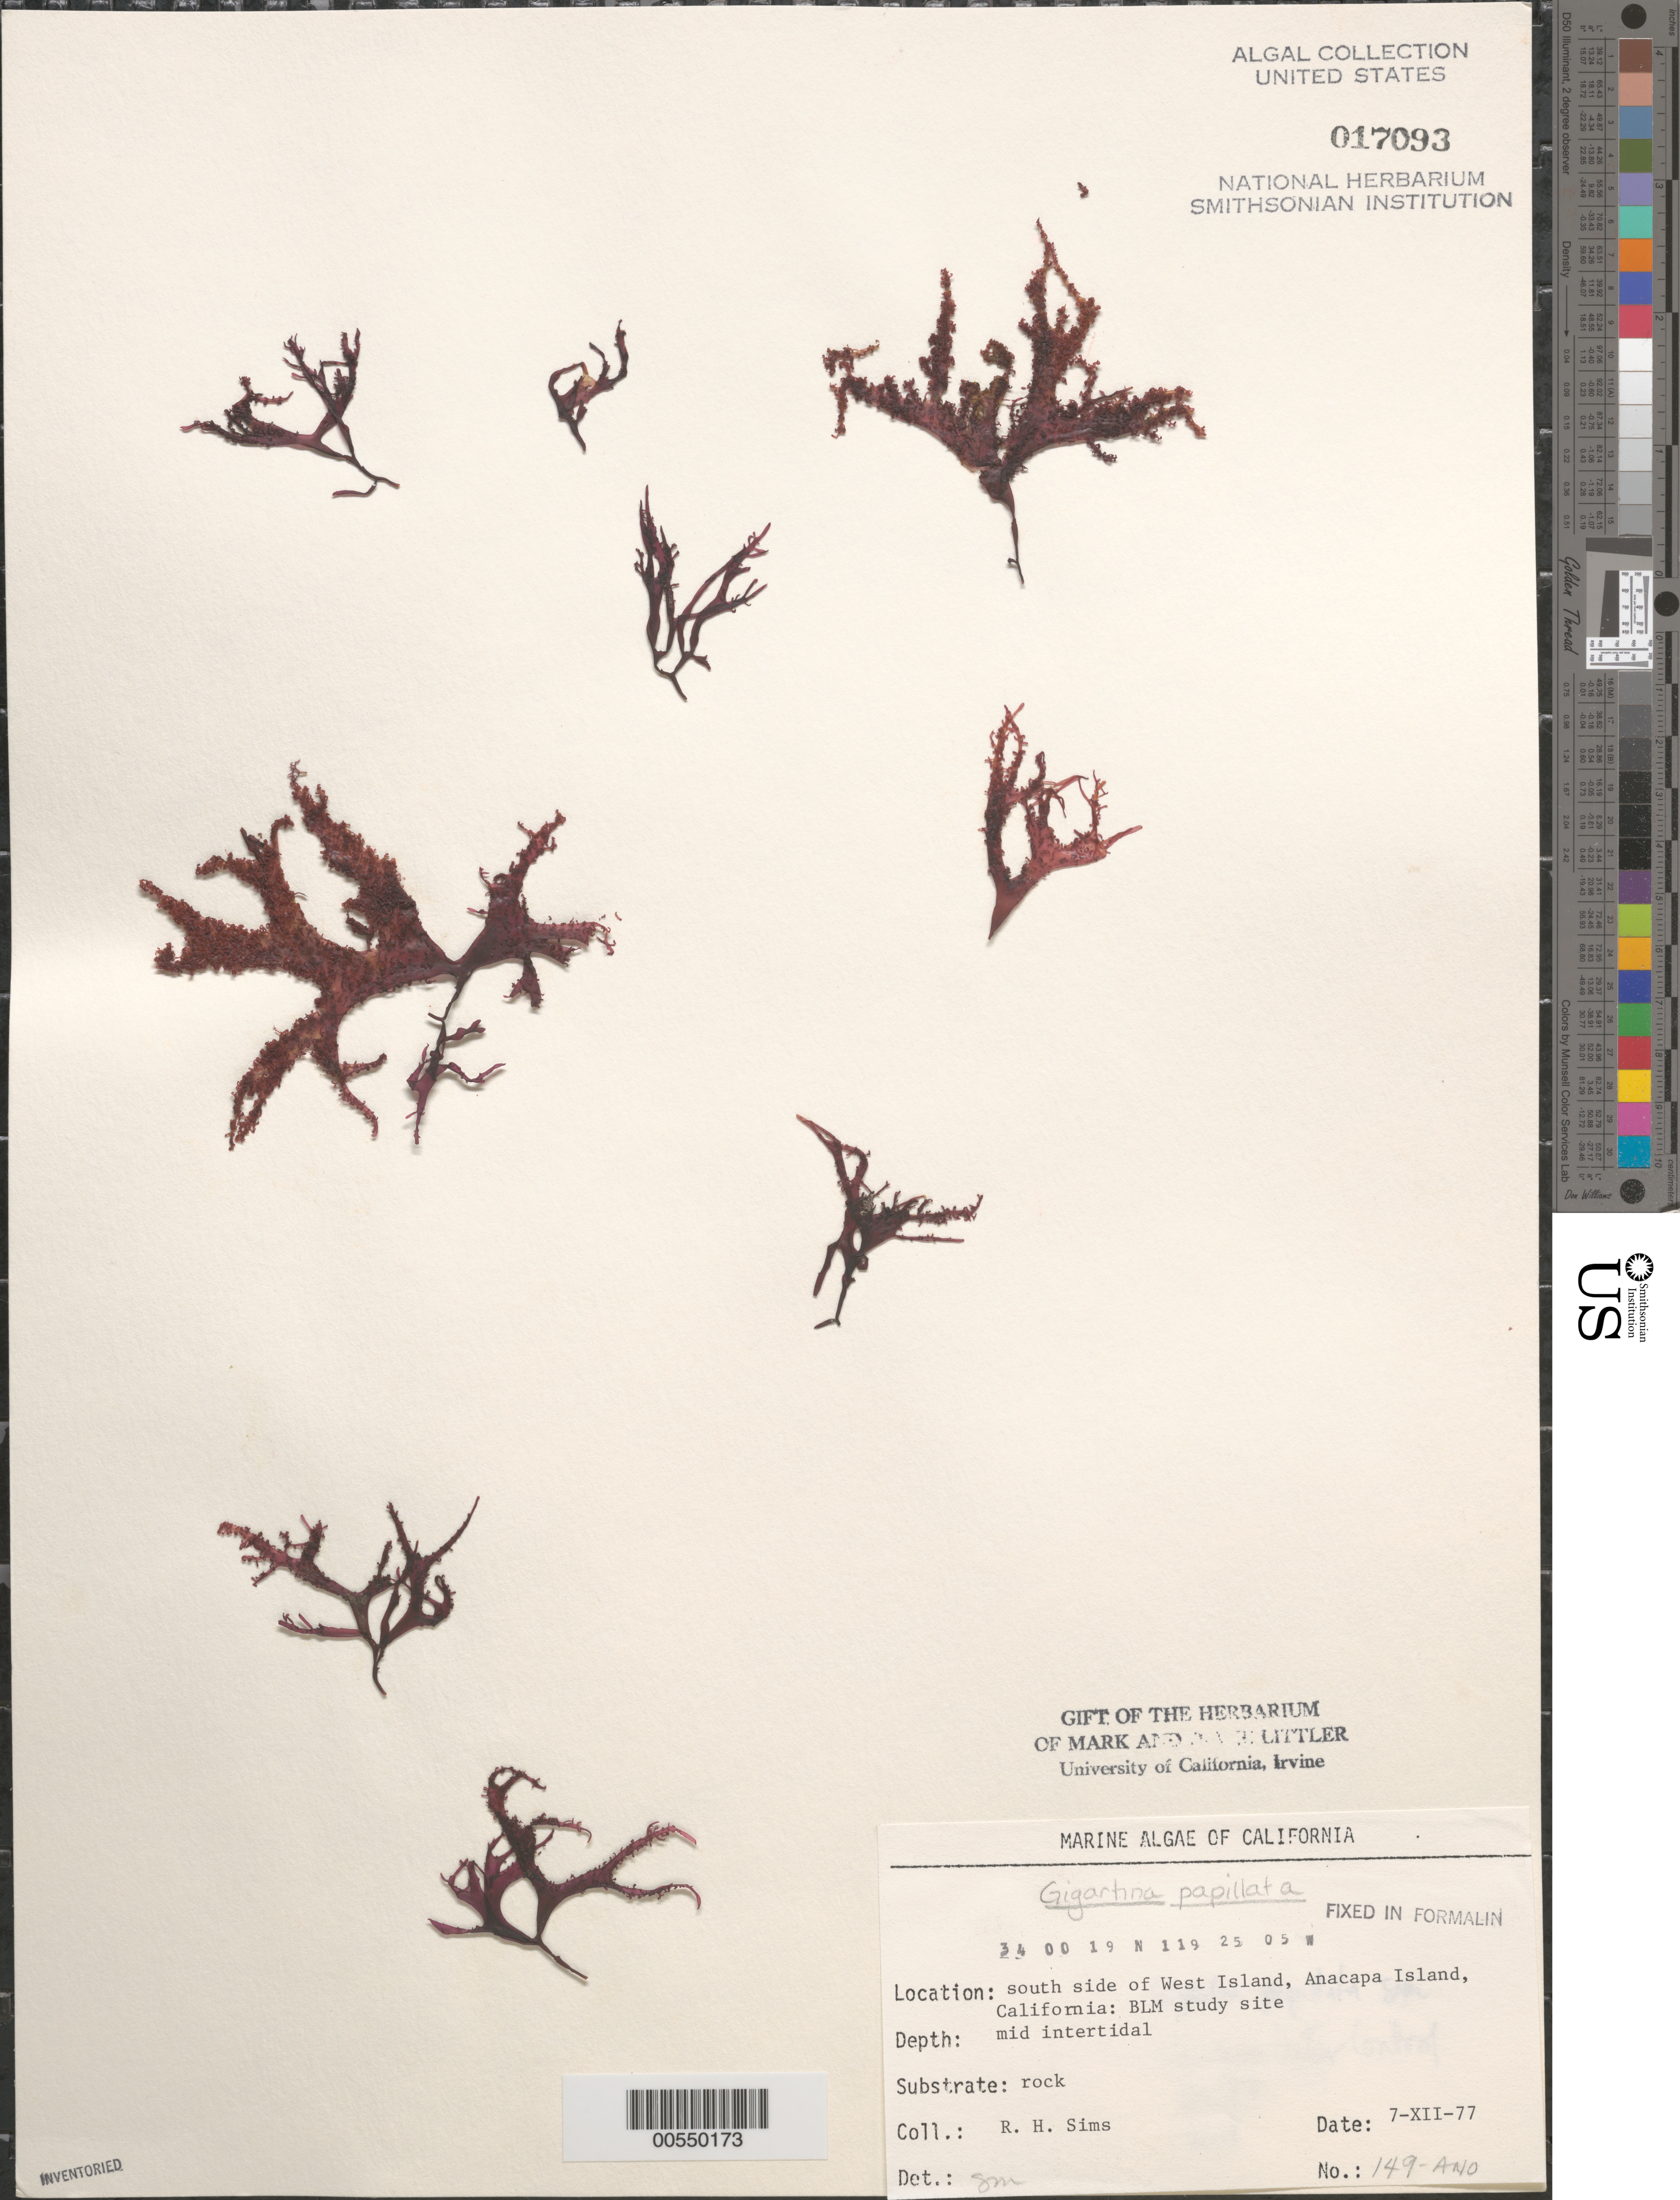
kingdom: Plantae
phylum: Rhodophyta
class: Florideophyceae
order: Gigartinales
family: Phyllophoraceae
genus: Mastocarpus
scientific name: Mastocarpus papillatus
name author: (C. Agardh) Kütz.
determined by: Algae name updating Project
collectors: R. H. Sims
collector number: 149-ANO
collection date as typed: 07 Dec 1977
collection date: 1977-12-07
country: United States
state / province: California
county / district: Ventura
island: Anacapa Island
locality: South side of west island, near Cat Rock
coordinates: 34 00'19"N, 119 25'05"W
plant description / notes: BLM-SOCALBIGHT Rocky Intertidal Survey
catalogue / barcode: US 17093